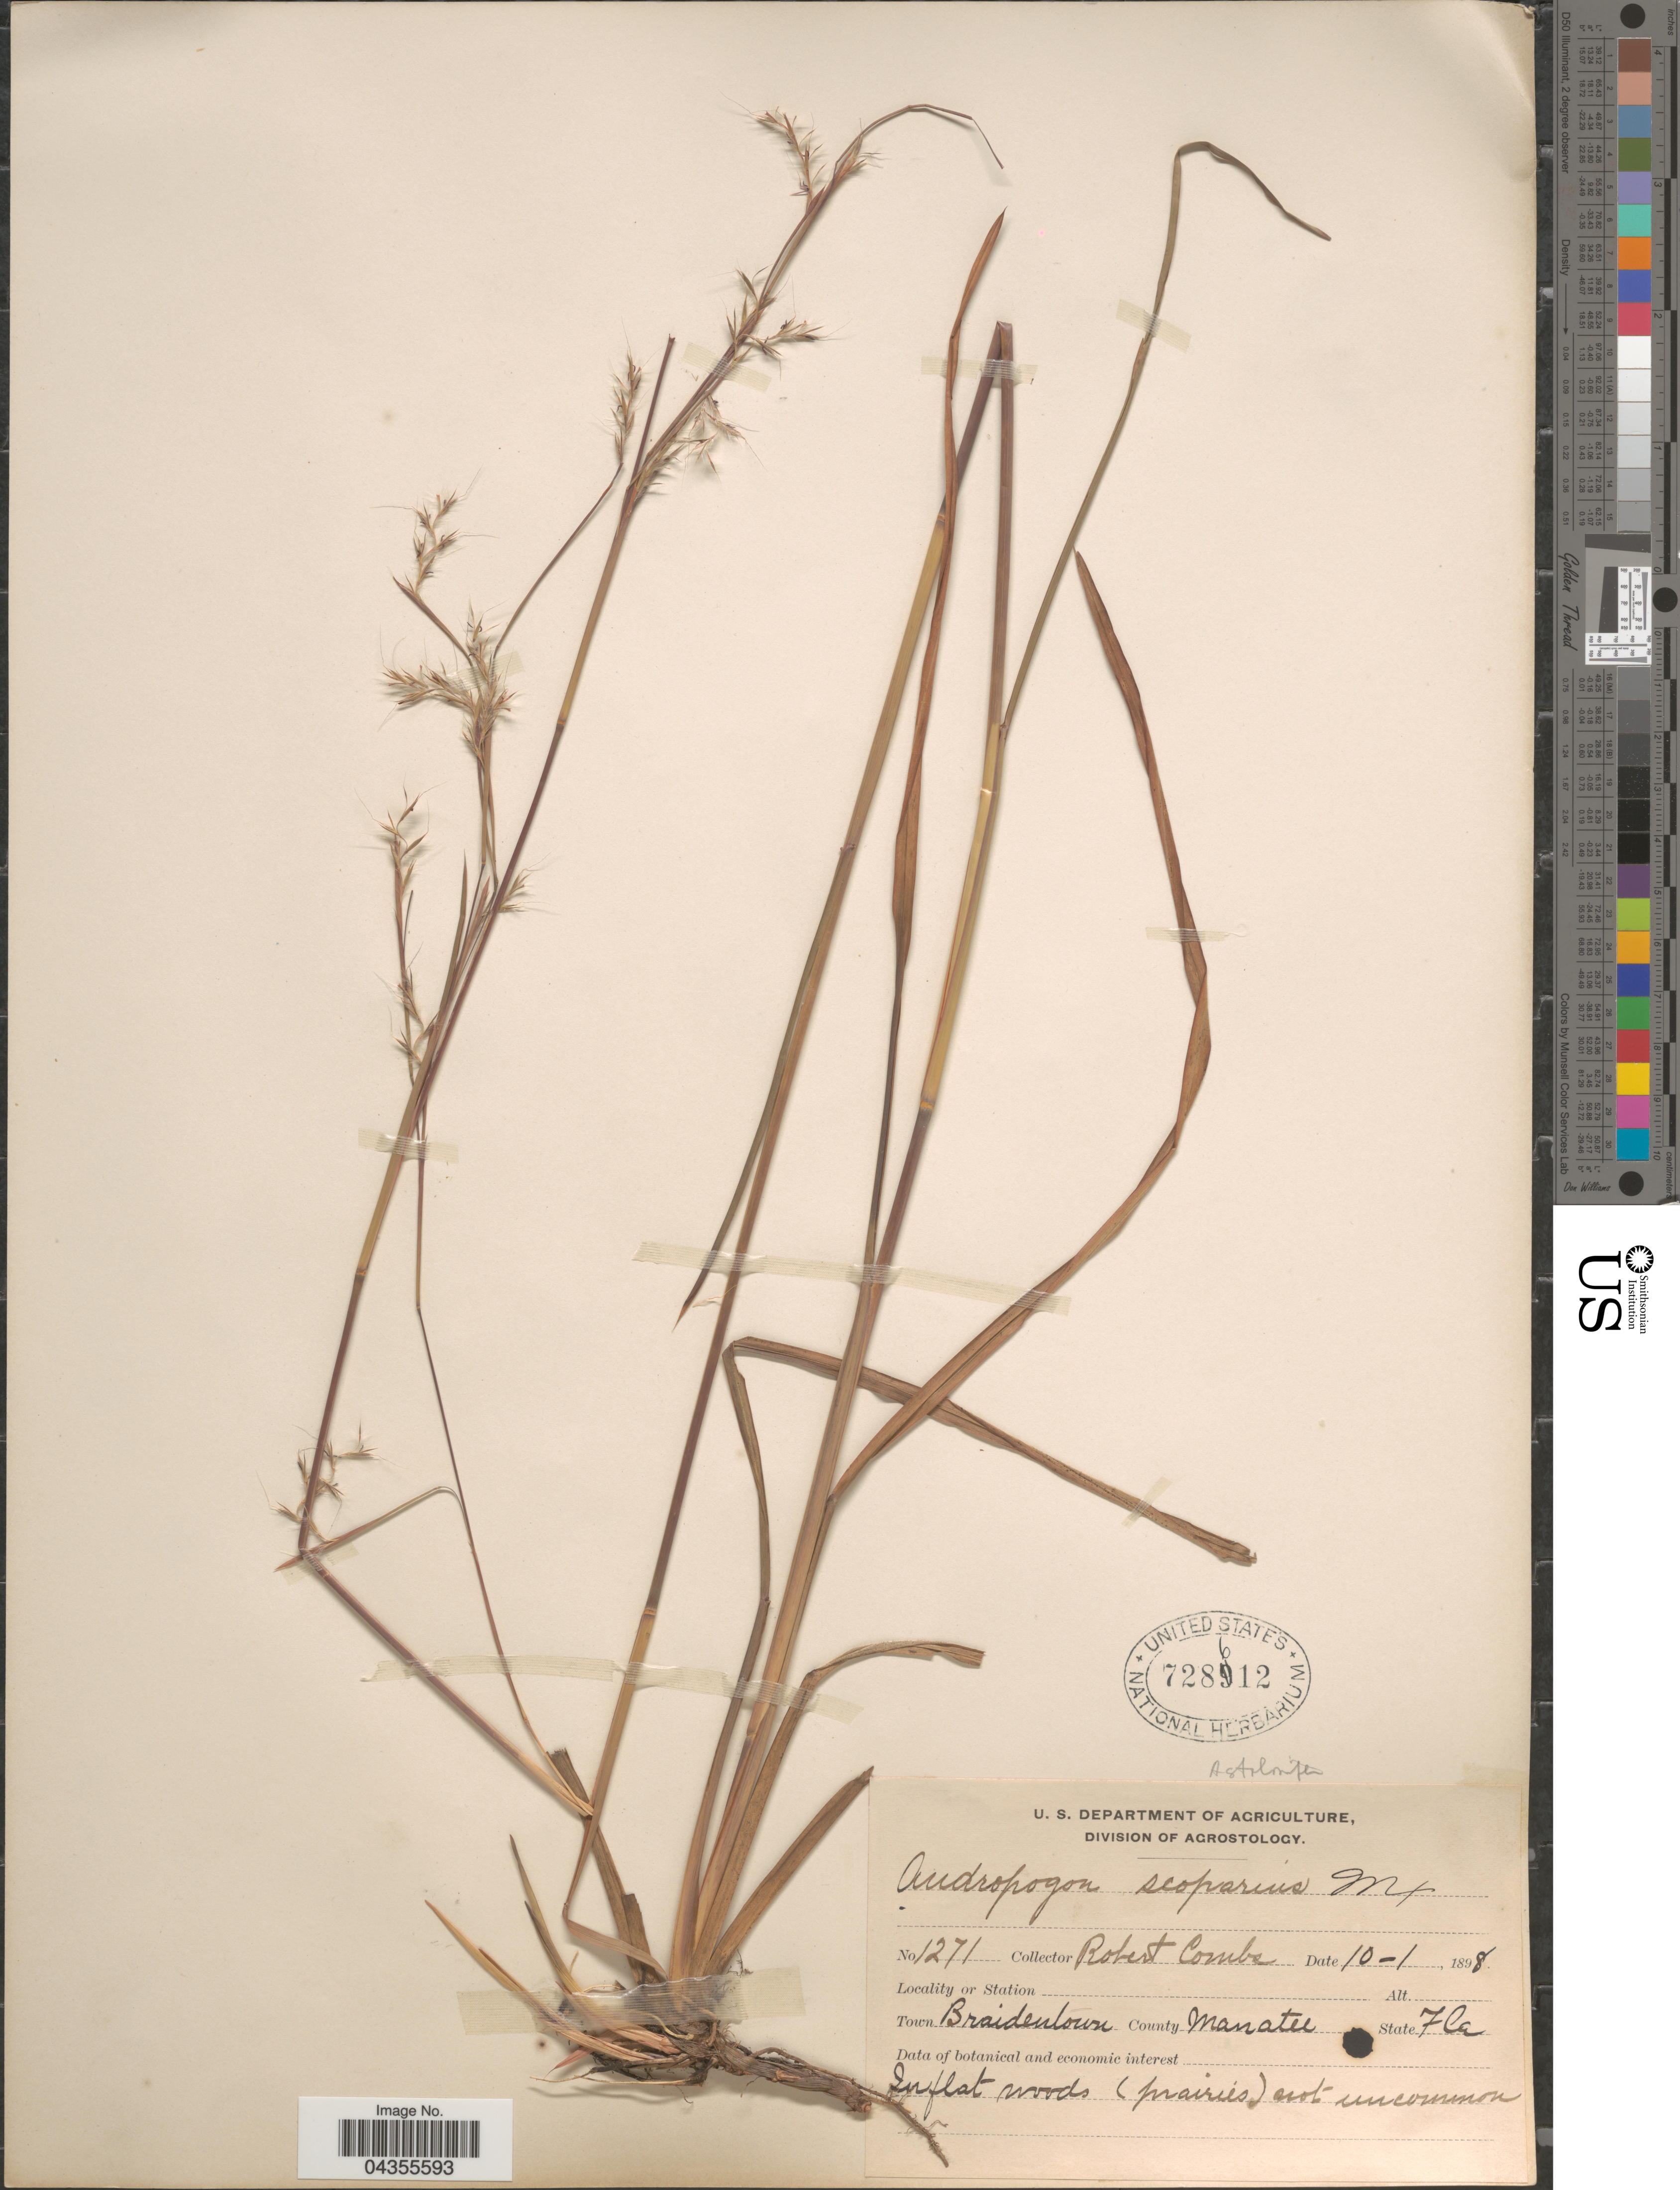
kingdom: Plantae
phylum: Tracheophyta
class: Liliopsida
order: Poales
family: Poaceae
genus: Schizachyrium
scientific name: Schizachyrium scoparium var. stoloniferum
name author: (Nash) Wipff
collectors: R. Combs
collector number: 1271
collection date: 1898-10-01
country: United States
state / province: Florida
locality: Town Braidentown. County Manatee.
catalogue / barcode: US 728612